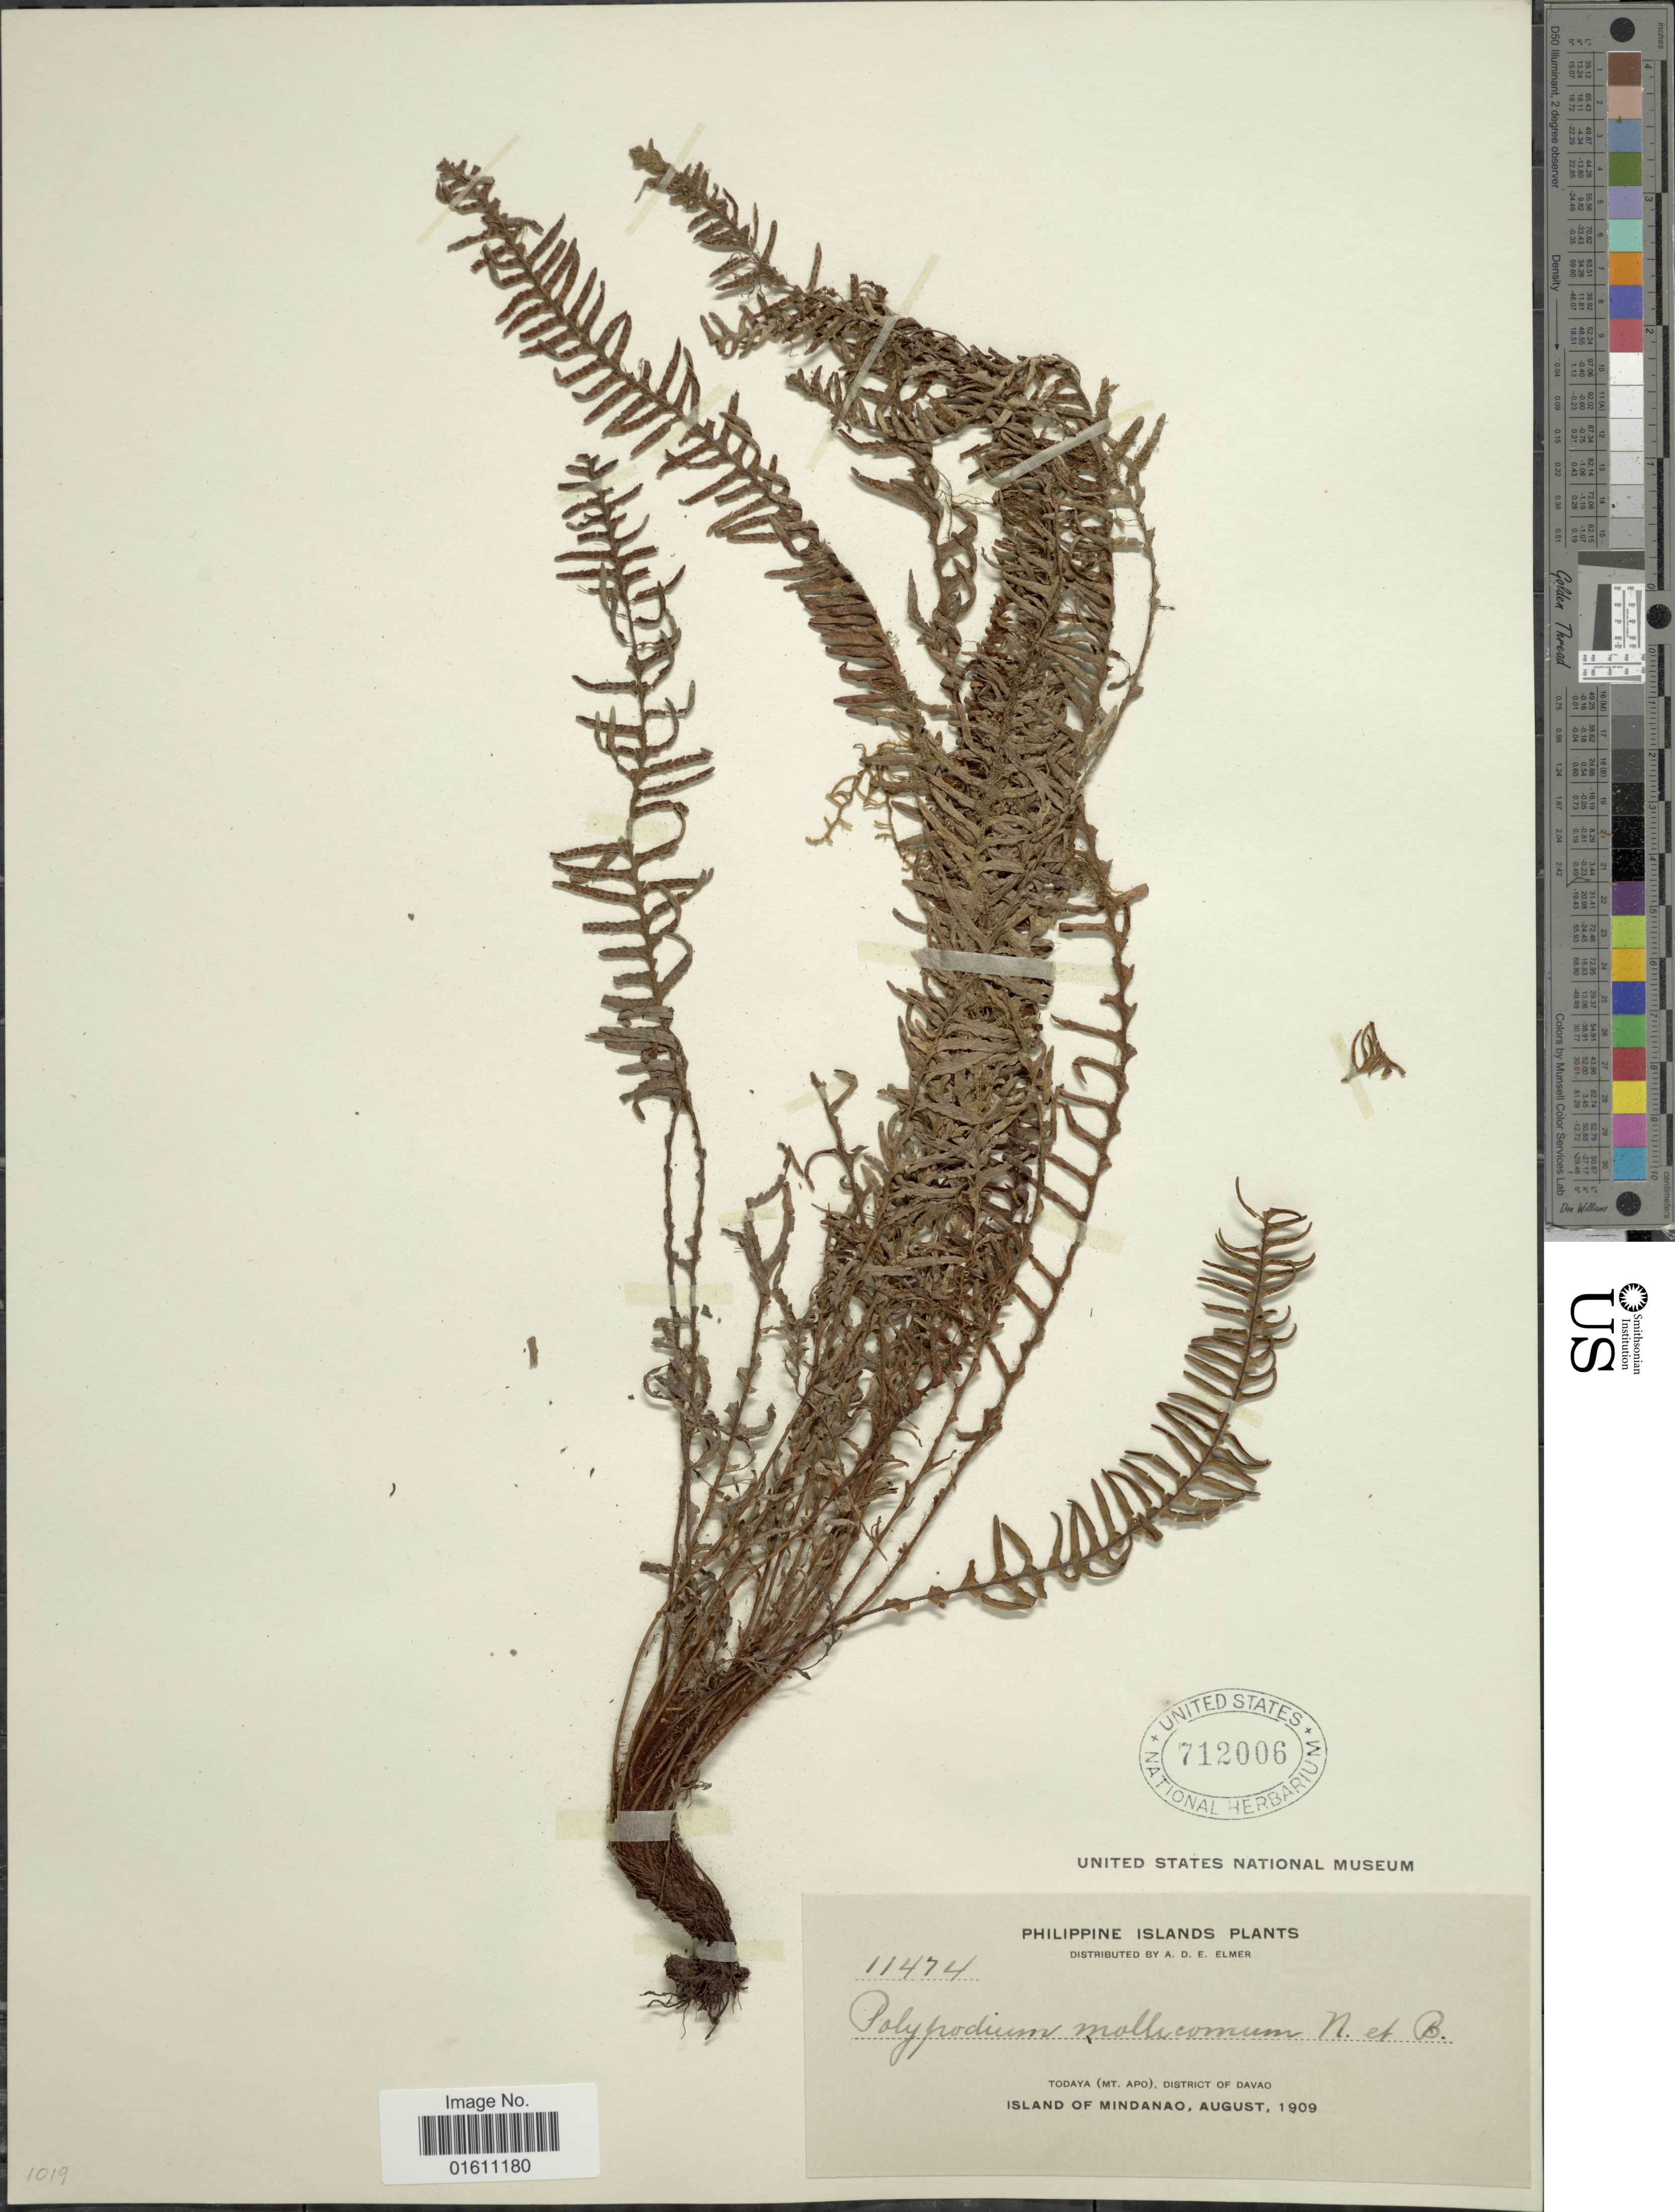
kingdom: Plantae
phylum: Tracheophyta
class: Polypodiopsida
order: Polypodiales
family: Polypodiaceae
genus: Dasygrammitis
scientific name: Dasygrammitis mollicoma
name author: (Nees & Blume) Parris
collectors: A. D. E. Elmer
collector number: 11474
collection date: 1909-08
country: Philippines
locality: Philippines Islands, Todaya (Mt. Apo), District of Davao, Island of Mindanao.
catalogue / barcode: US 712006